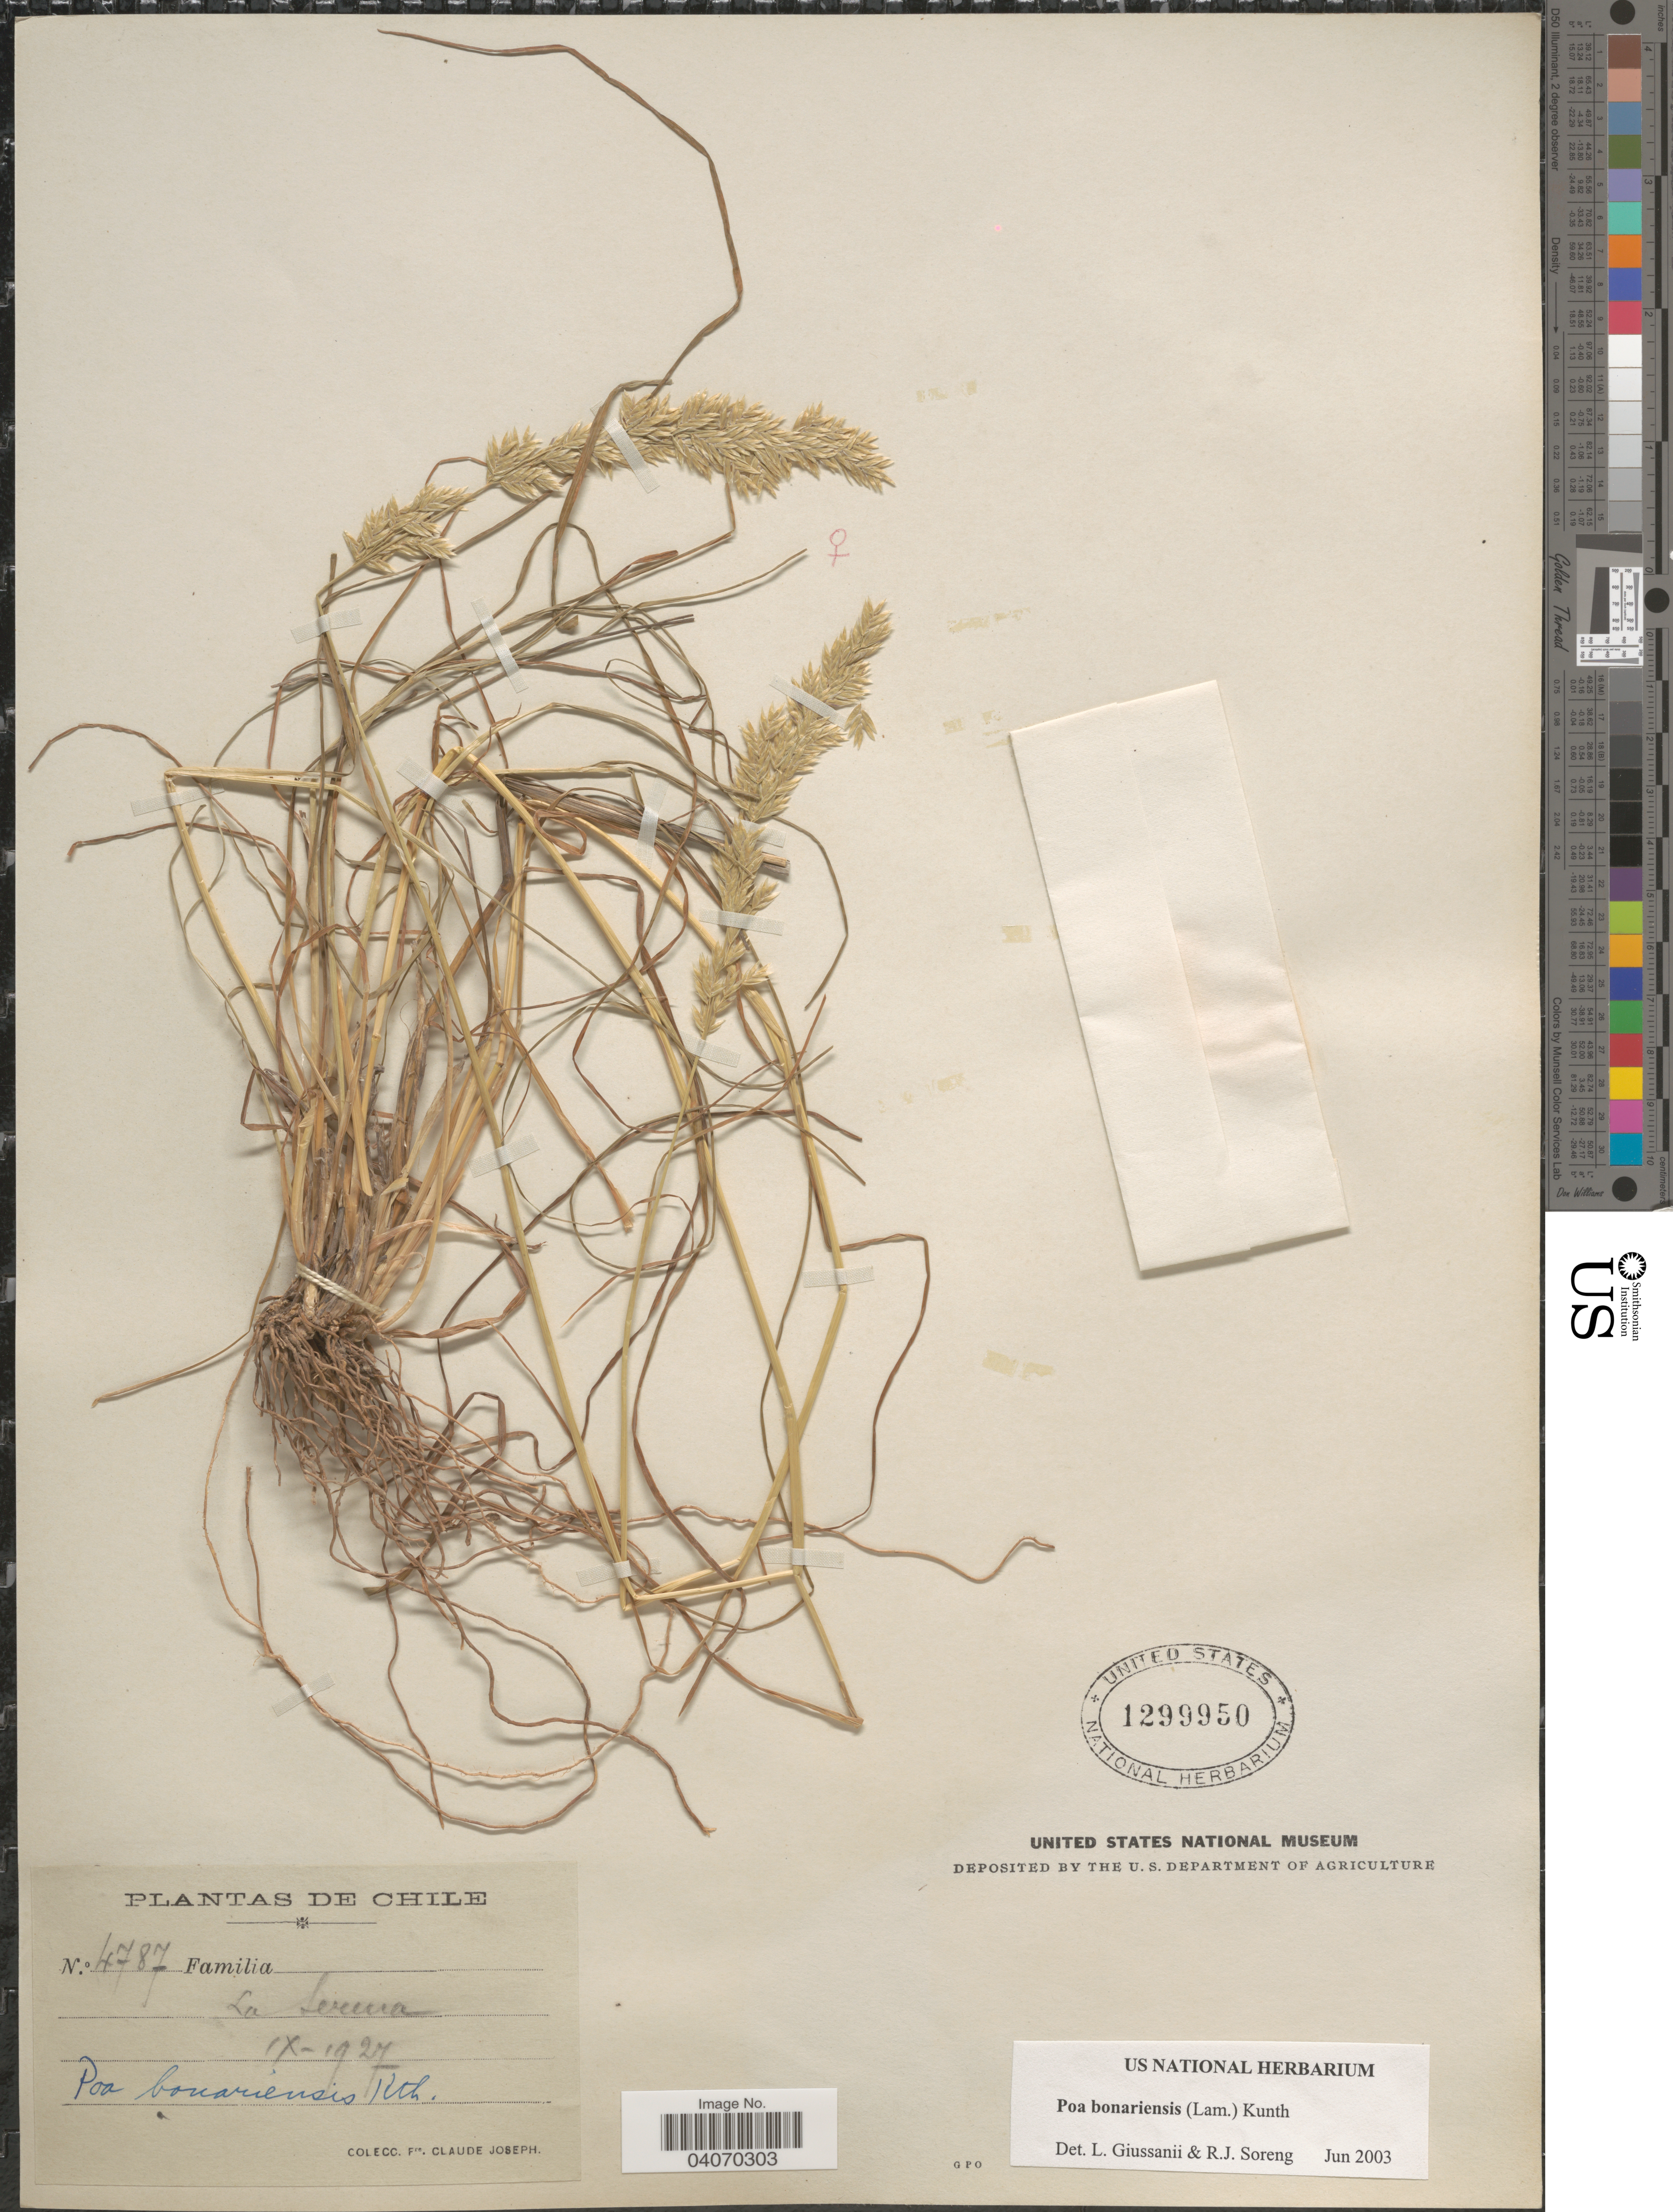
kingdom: Plantae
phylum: Tracheophyta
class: Liliopsida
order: Poales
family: Poaceae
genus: Poa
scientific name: Poa bonariensis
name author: (Lam.) Kunth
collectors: Bro. Claude-Joseph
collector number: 4787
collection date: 1927-09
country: Chile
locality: La Serena.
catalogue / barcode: US 1299950